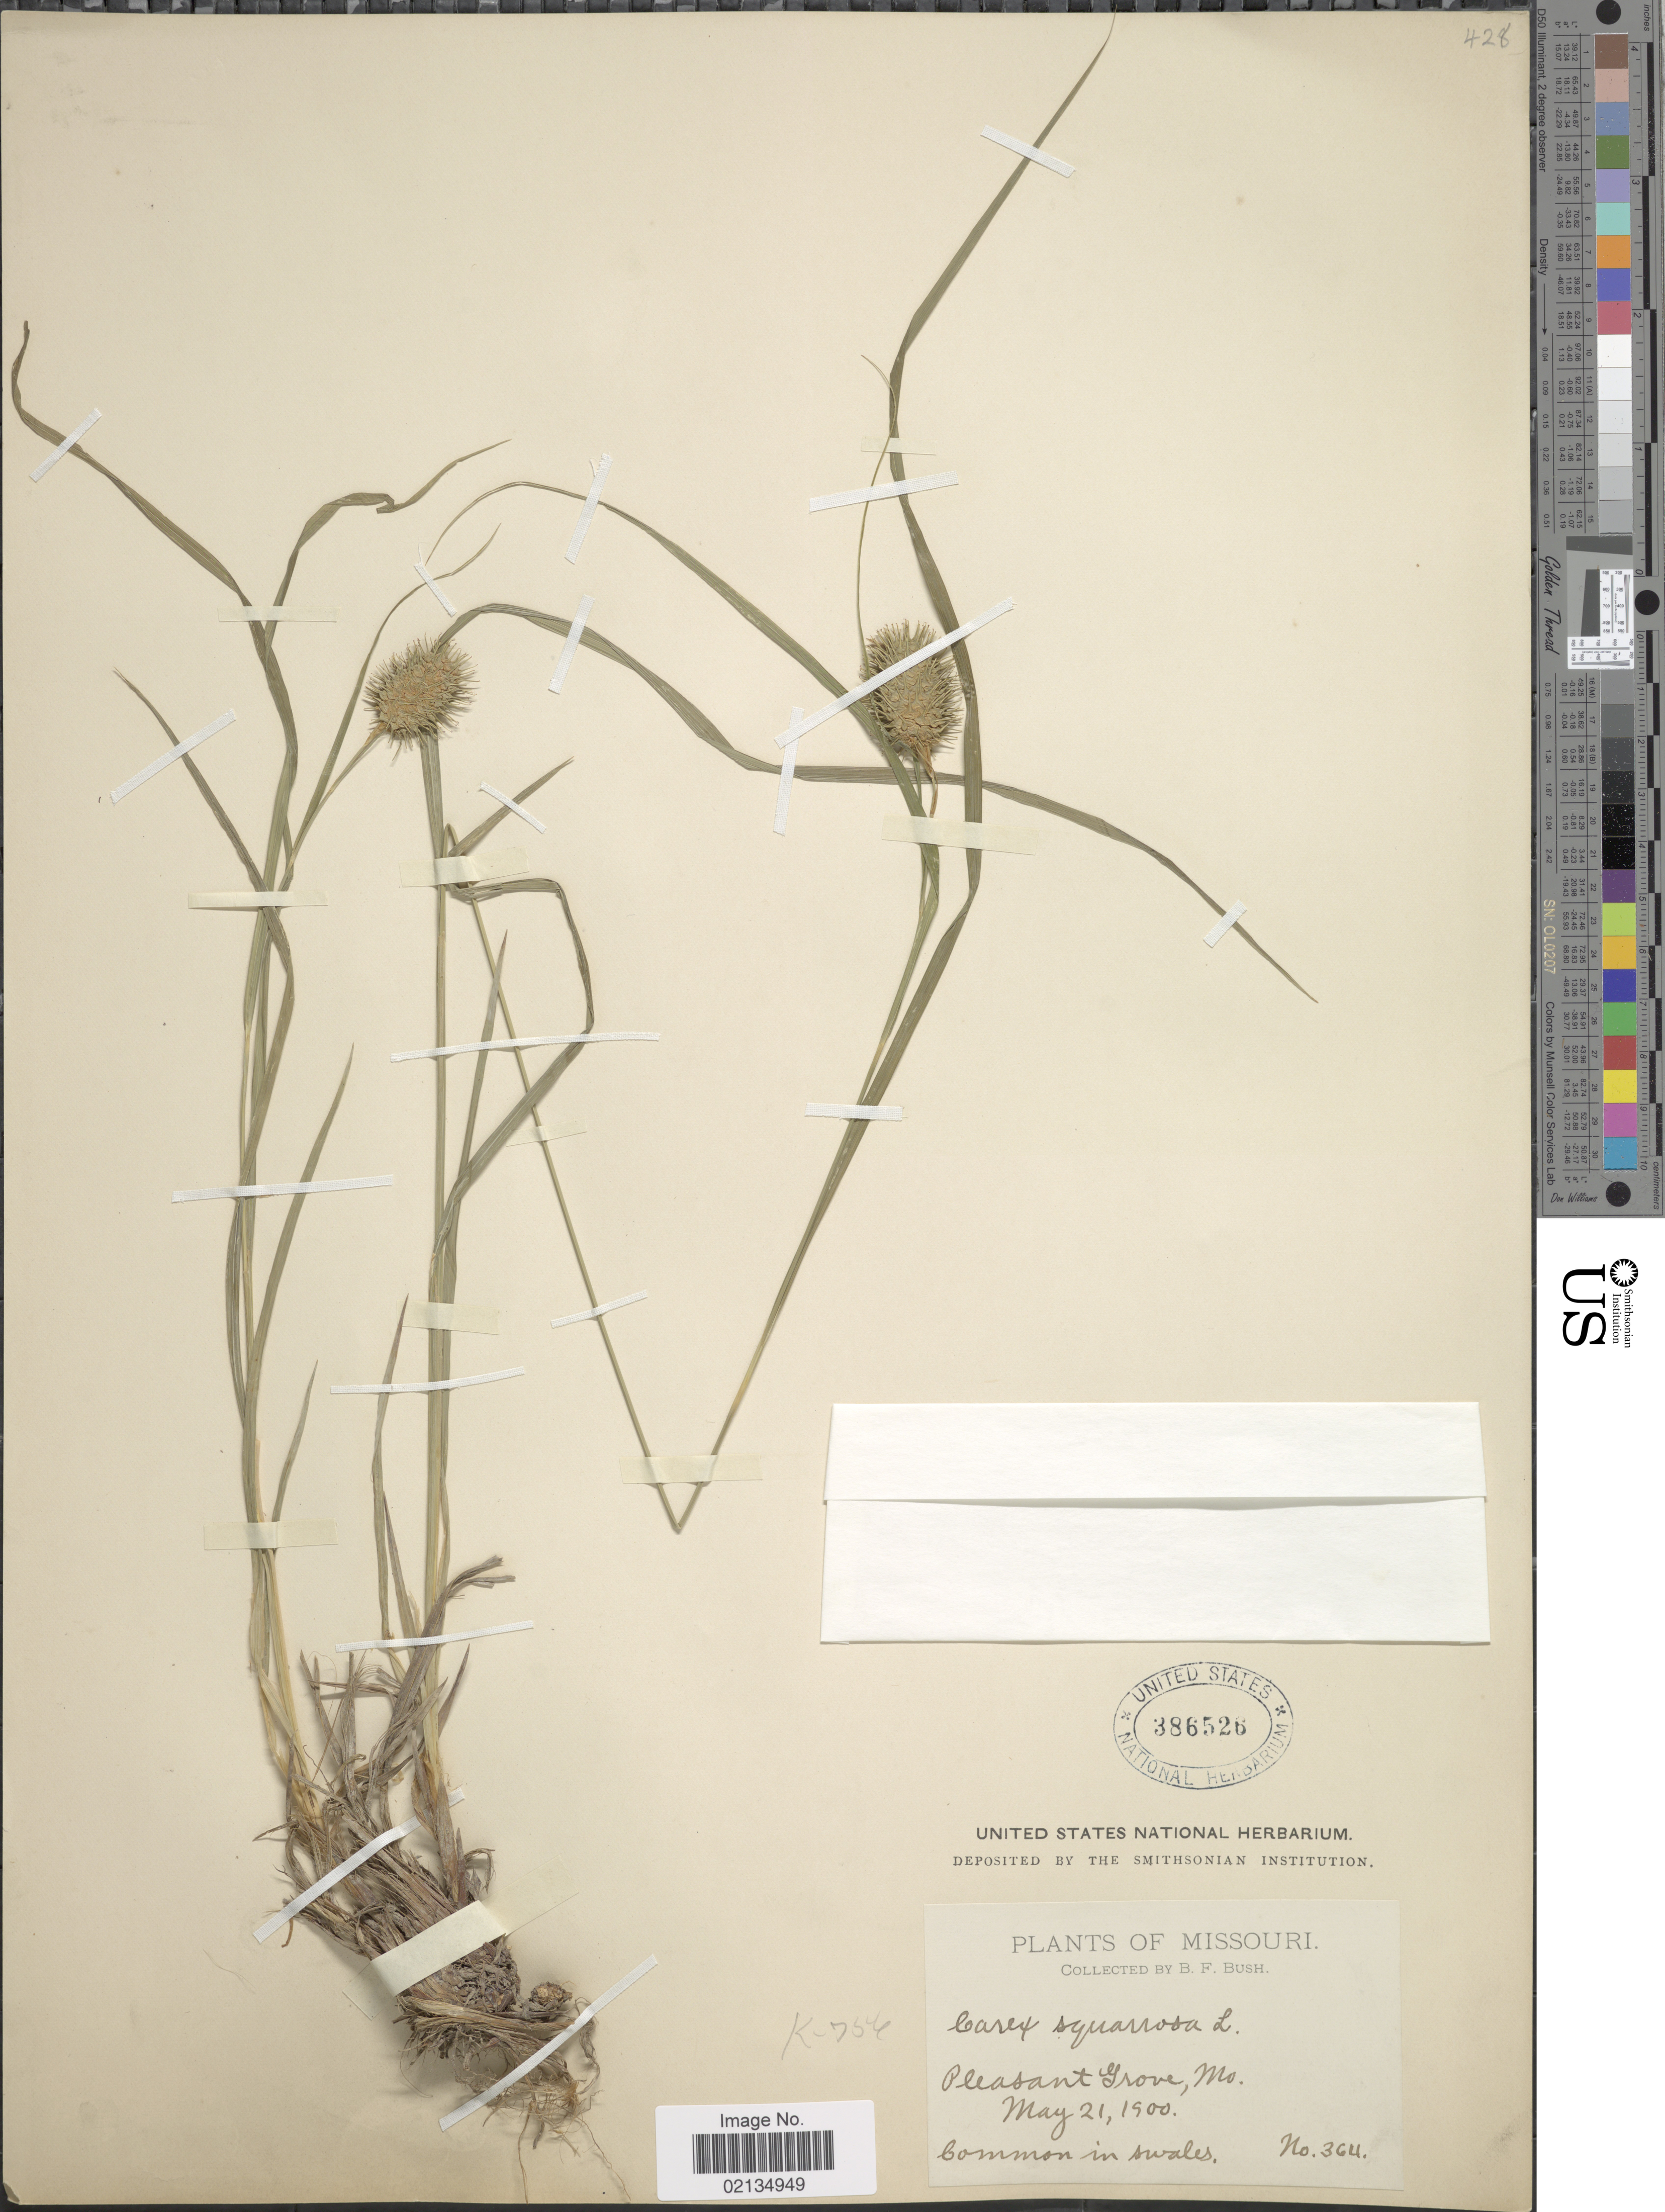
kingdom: Plantae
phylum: Tracheophyta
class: Liliopsida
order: Poales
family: Cyperaceae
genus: Carex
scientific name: Carex squarrosa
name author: L.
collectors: B. F. Bush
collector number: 364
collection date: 1900-05-21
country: United States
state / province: Missouri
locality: Missouri, Pleasant Grove, Mo.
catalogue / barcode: US 386526